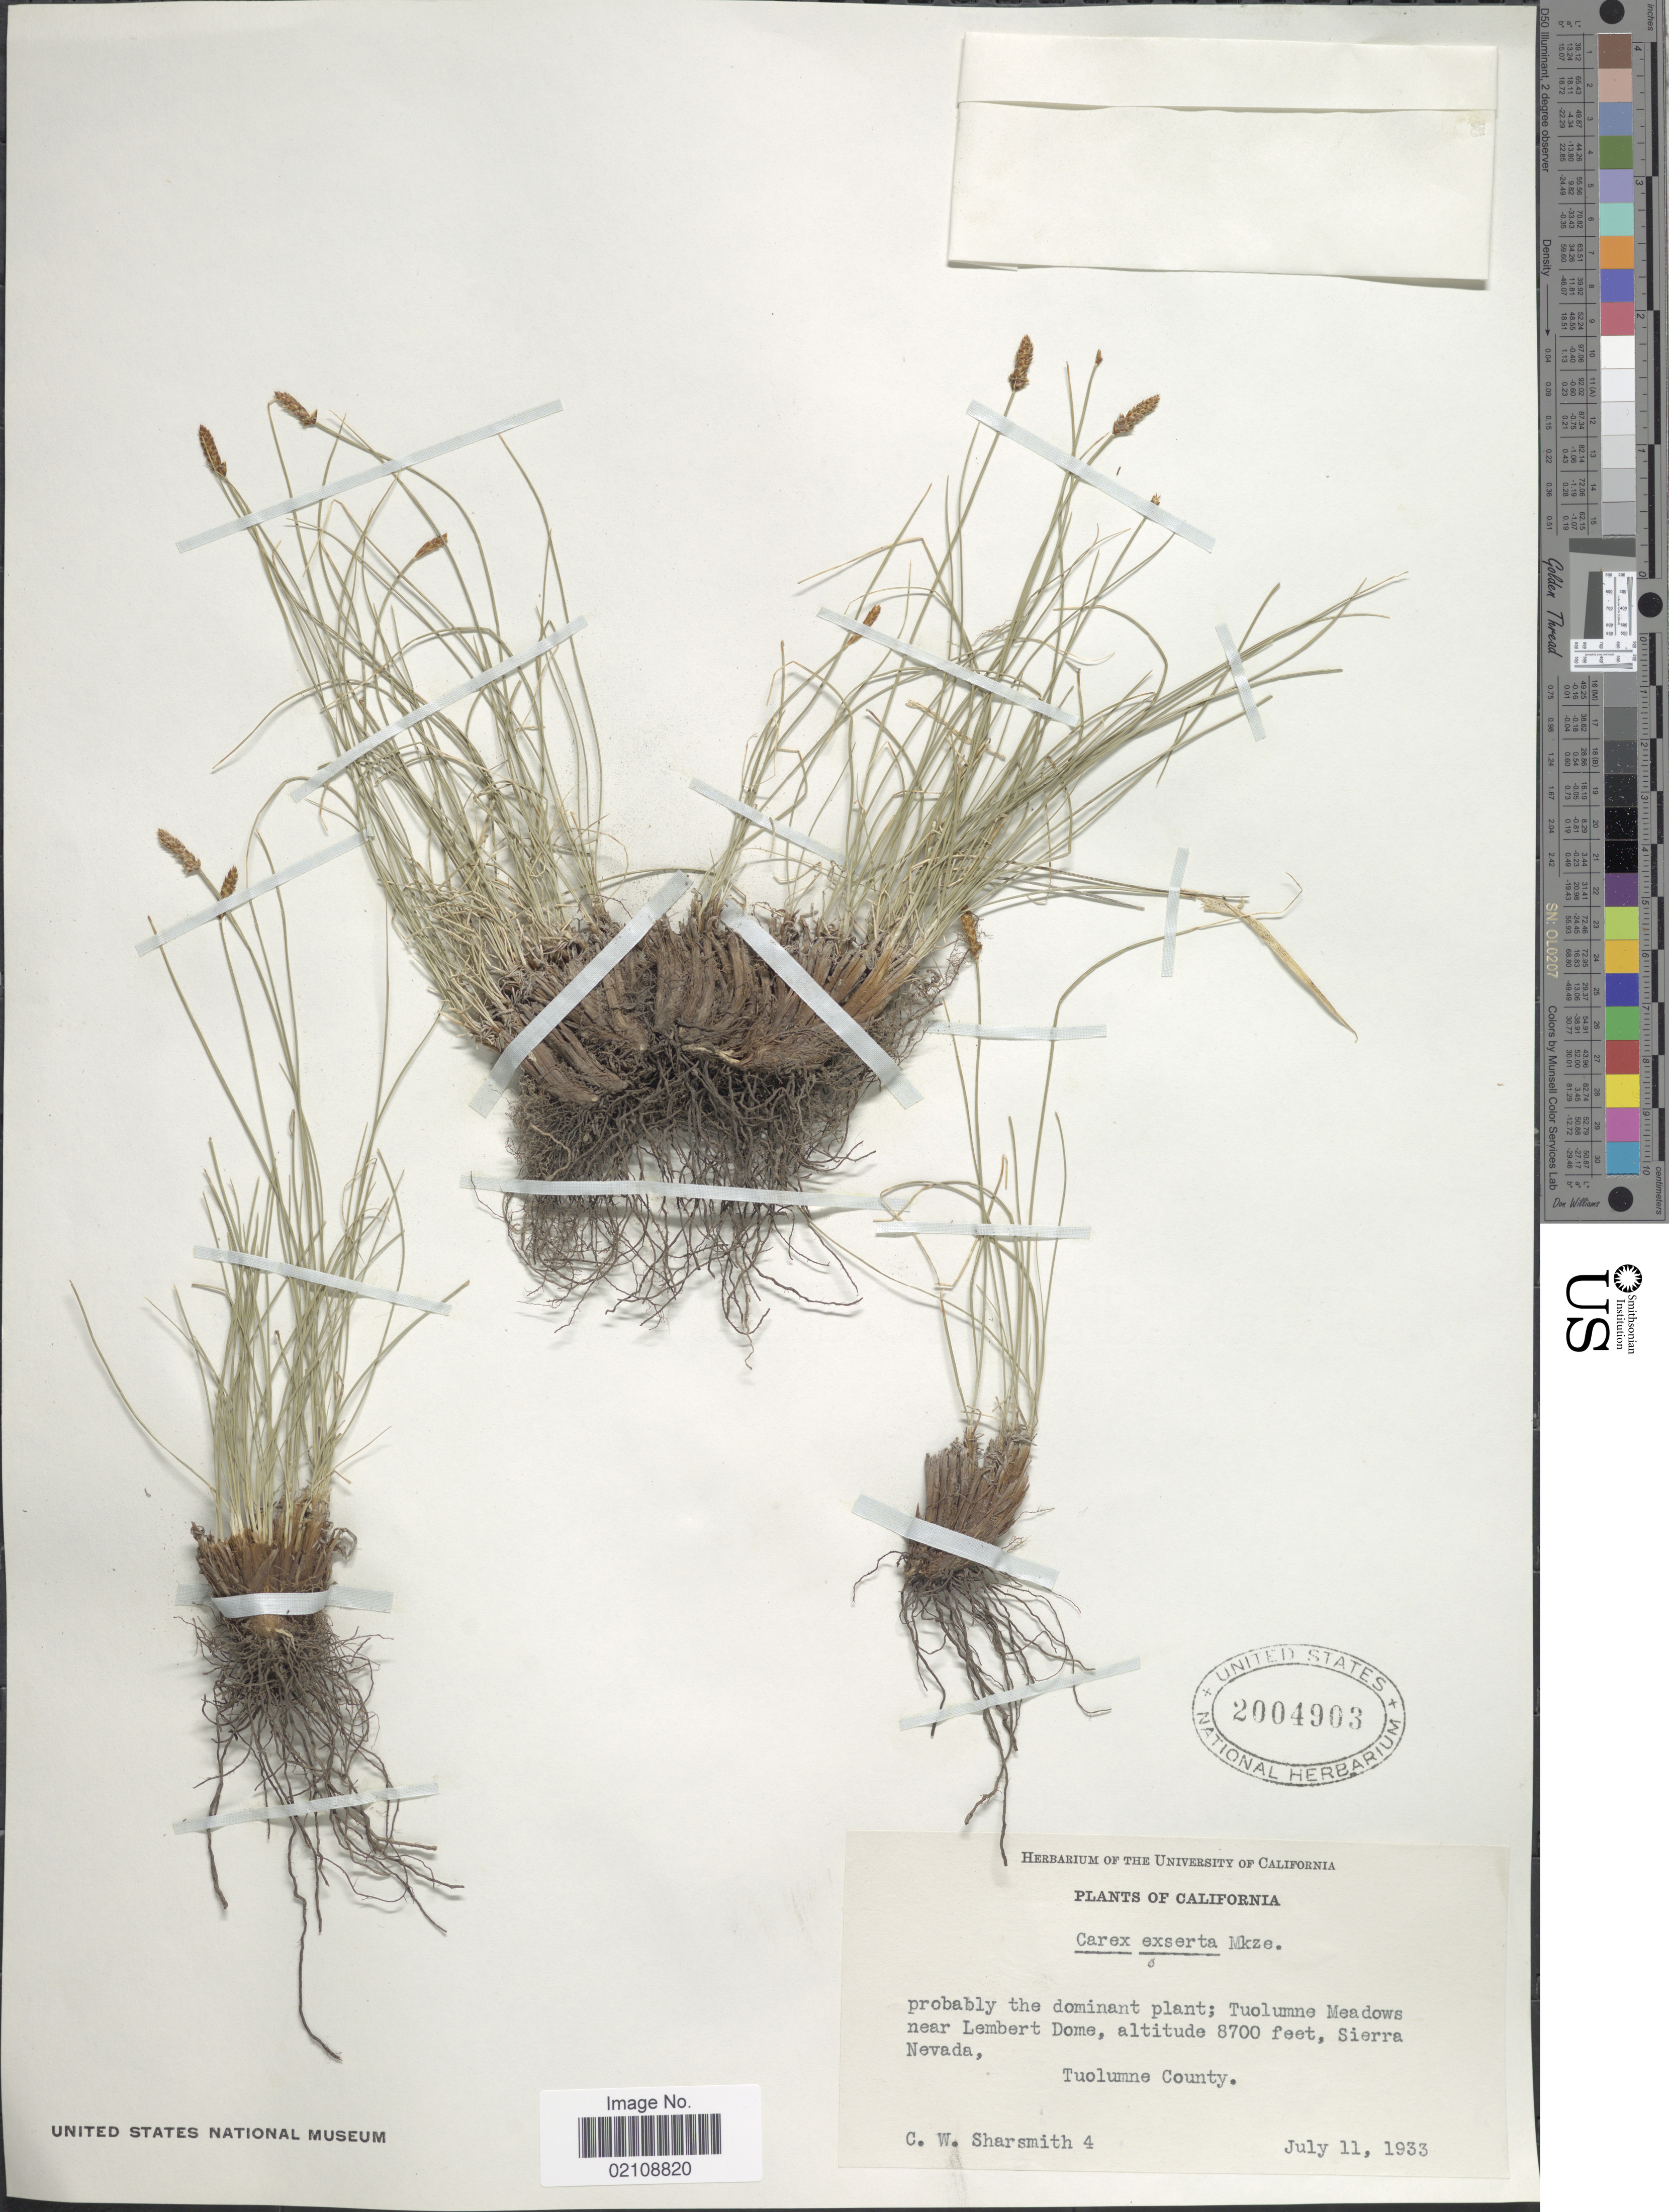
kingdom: Plantae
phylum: Tracheophyta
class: Liliopsida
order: Poales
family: Cyperaceae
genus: Carex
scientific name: Carex filifolia var. erostrata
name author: Kük.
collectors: C. Sharsmith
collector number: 4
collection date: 1933-07-11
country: United States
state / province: California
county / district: Tuolumne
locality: Tuolumne Meadows near Lembert Dome, Sierra Nevada, Tuolumne County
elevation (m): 2652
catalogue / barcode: US 2004903